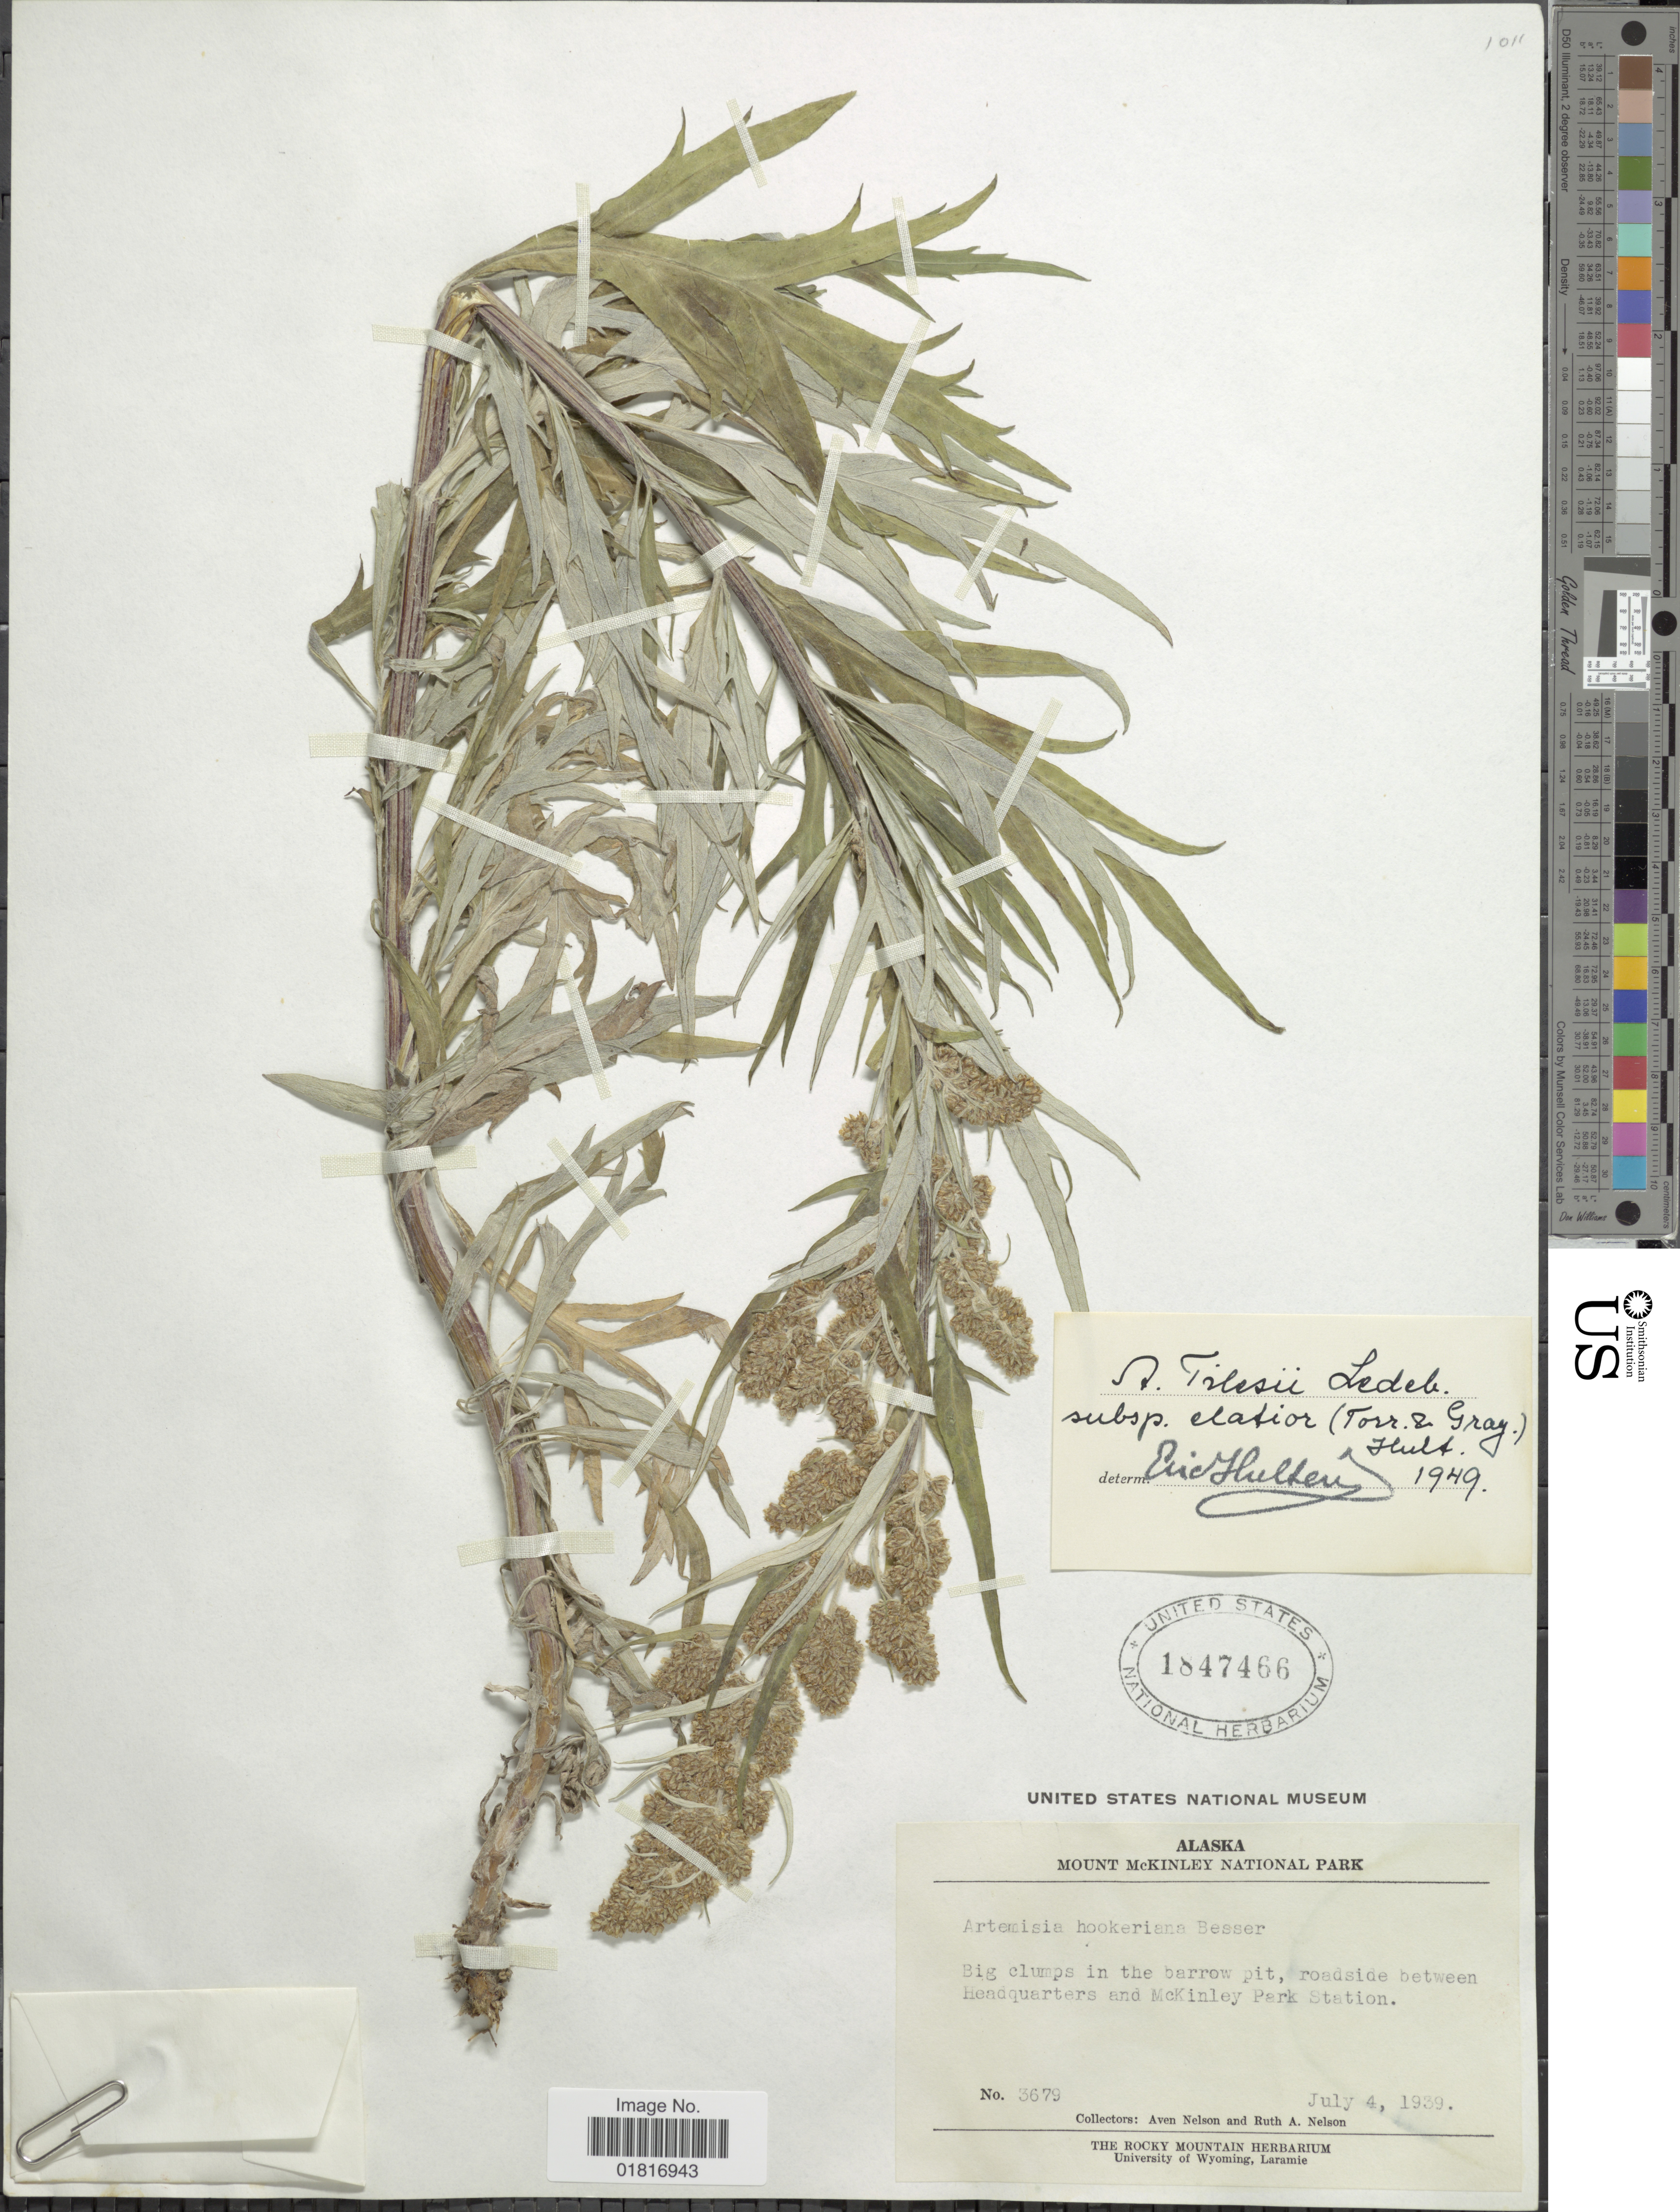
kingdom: Plantae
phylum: Tracheophyta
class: Magnoliopsida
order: Asterales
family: Asteraceae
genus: Artemisia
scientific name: Artemisia tilesii var. elatior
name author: Torr. & A. Gray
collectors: A. Nelson & R. A. Nelson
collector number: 3679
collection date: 1939-07-04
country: United States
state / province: Alaska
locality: Big clumos in the barrow pit, rpadside between Headquarters and McKinley Park Station, Mount McKinley National Park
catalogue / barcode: US 1847466